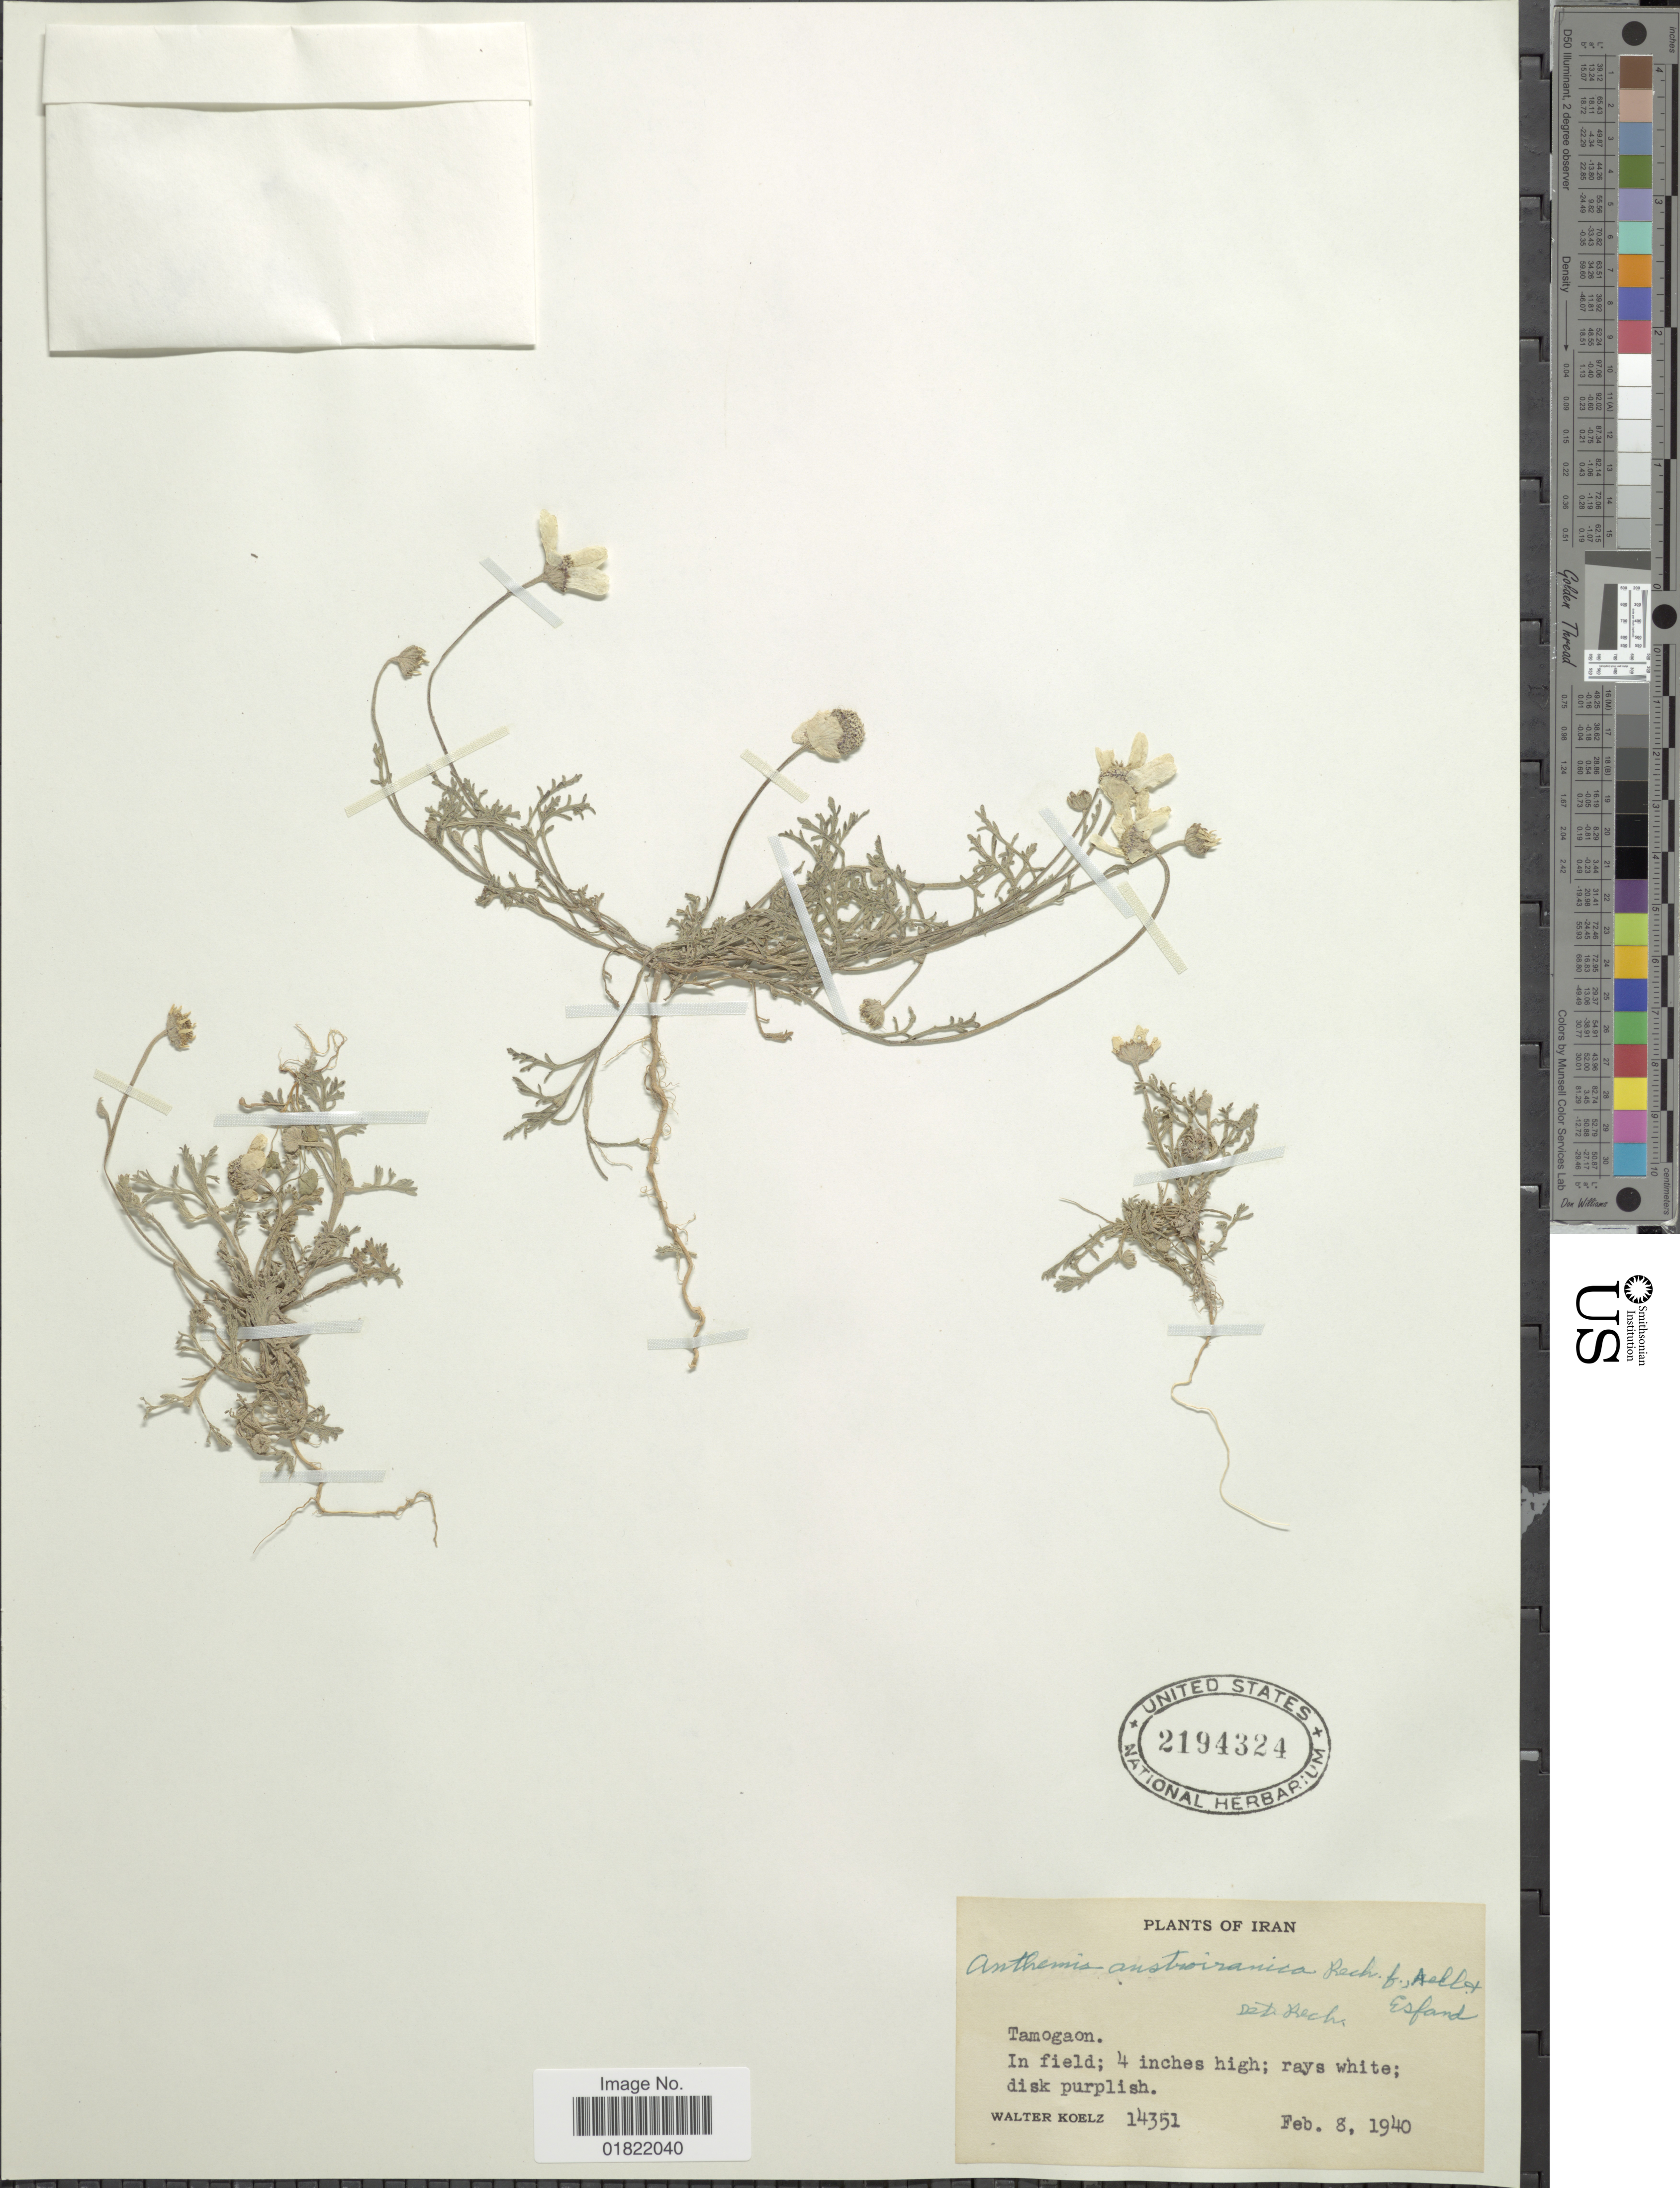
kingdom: Plantae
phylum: Tracheophyta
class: Magnoliopsida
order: Asterales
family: Asteraceae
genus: Anthemis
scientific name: Anthemis austroiranica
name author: Rech. f.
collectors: W. N. Koelz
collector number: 14351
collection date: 1940-02-08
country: Iran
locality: Tamogaon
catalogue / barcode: US 2194324